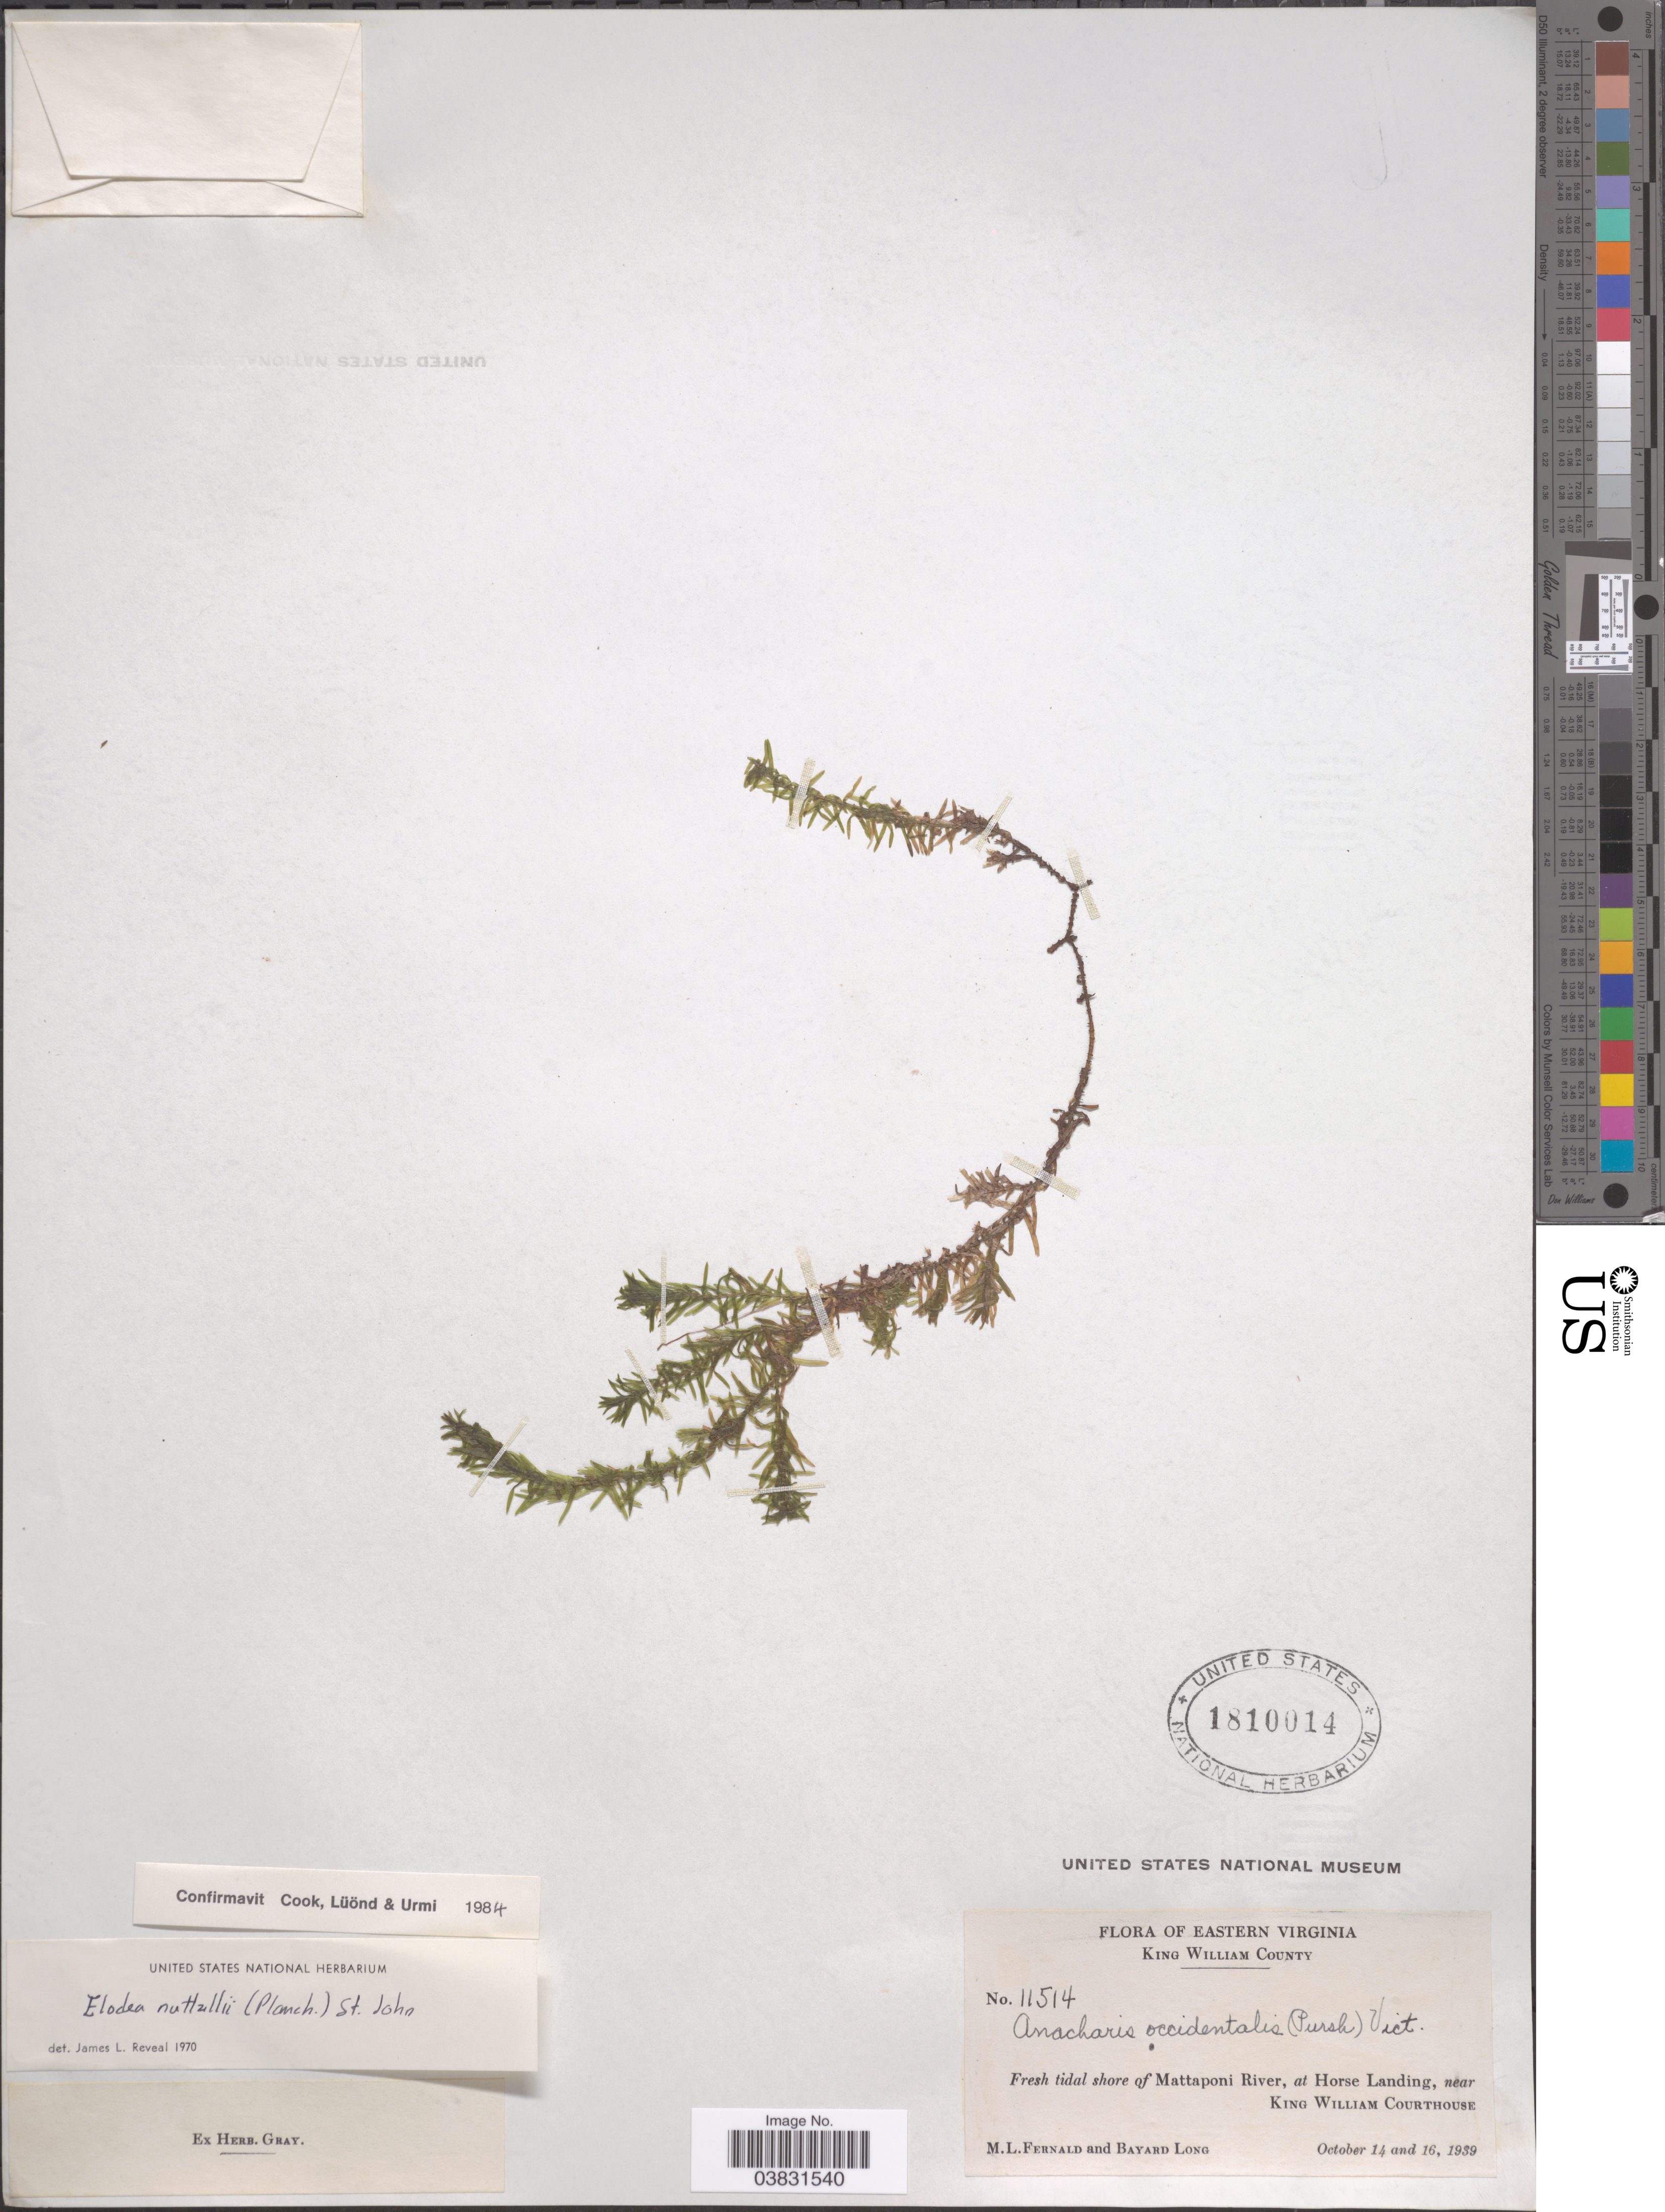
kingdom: Plantae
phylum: Tracheophyta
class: Liliopsida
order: Alismatales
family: Hydrocharitaceae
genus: Elodea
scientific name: Elodea nuttallii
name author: (Planch.) H. St. John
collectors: M. L. Fernald & B. Long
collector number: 11514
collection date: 1939-10-14/1939-10-16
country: United States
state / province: Virginia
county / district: King William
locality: Eastern Virginia. King William County. Fresh tidal shore of Mattaponi River, at Horse Landing, near King William Courthouse.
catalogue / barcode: US 1810014